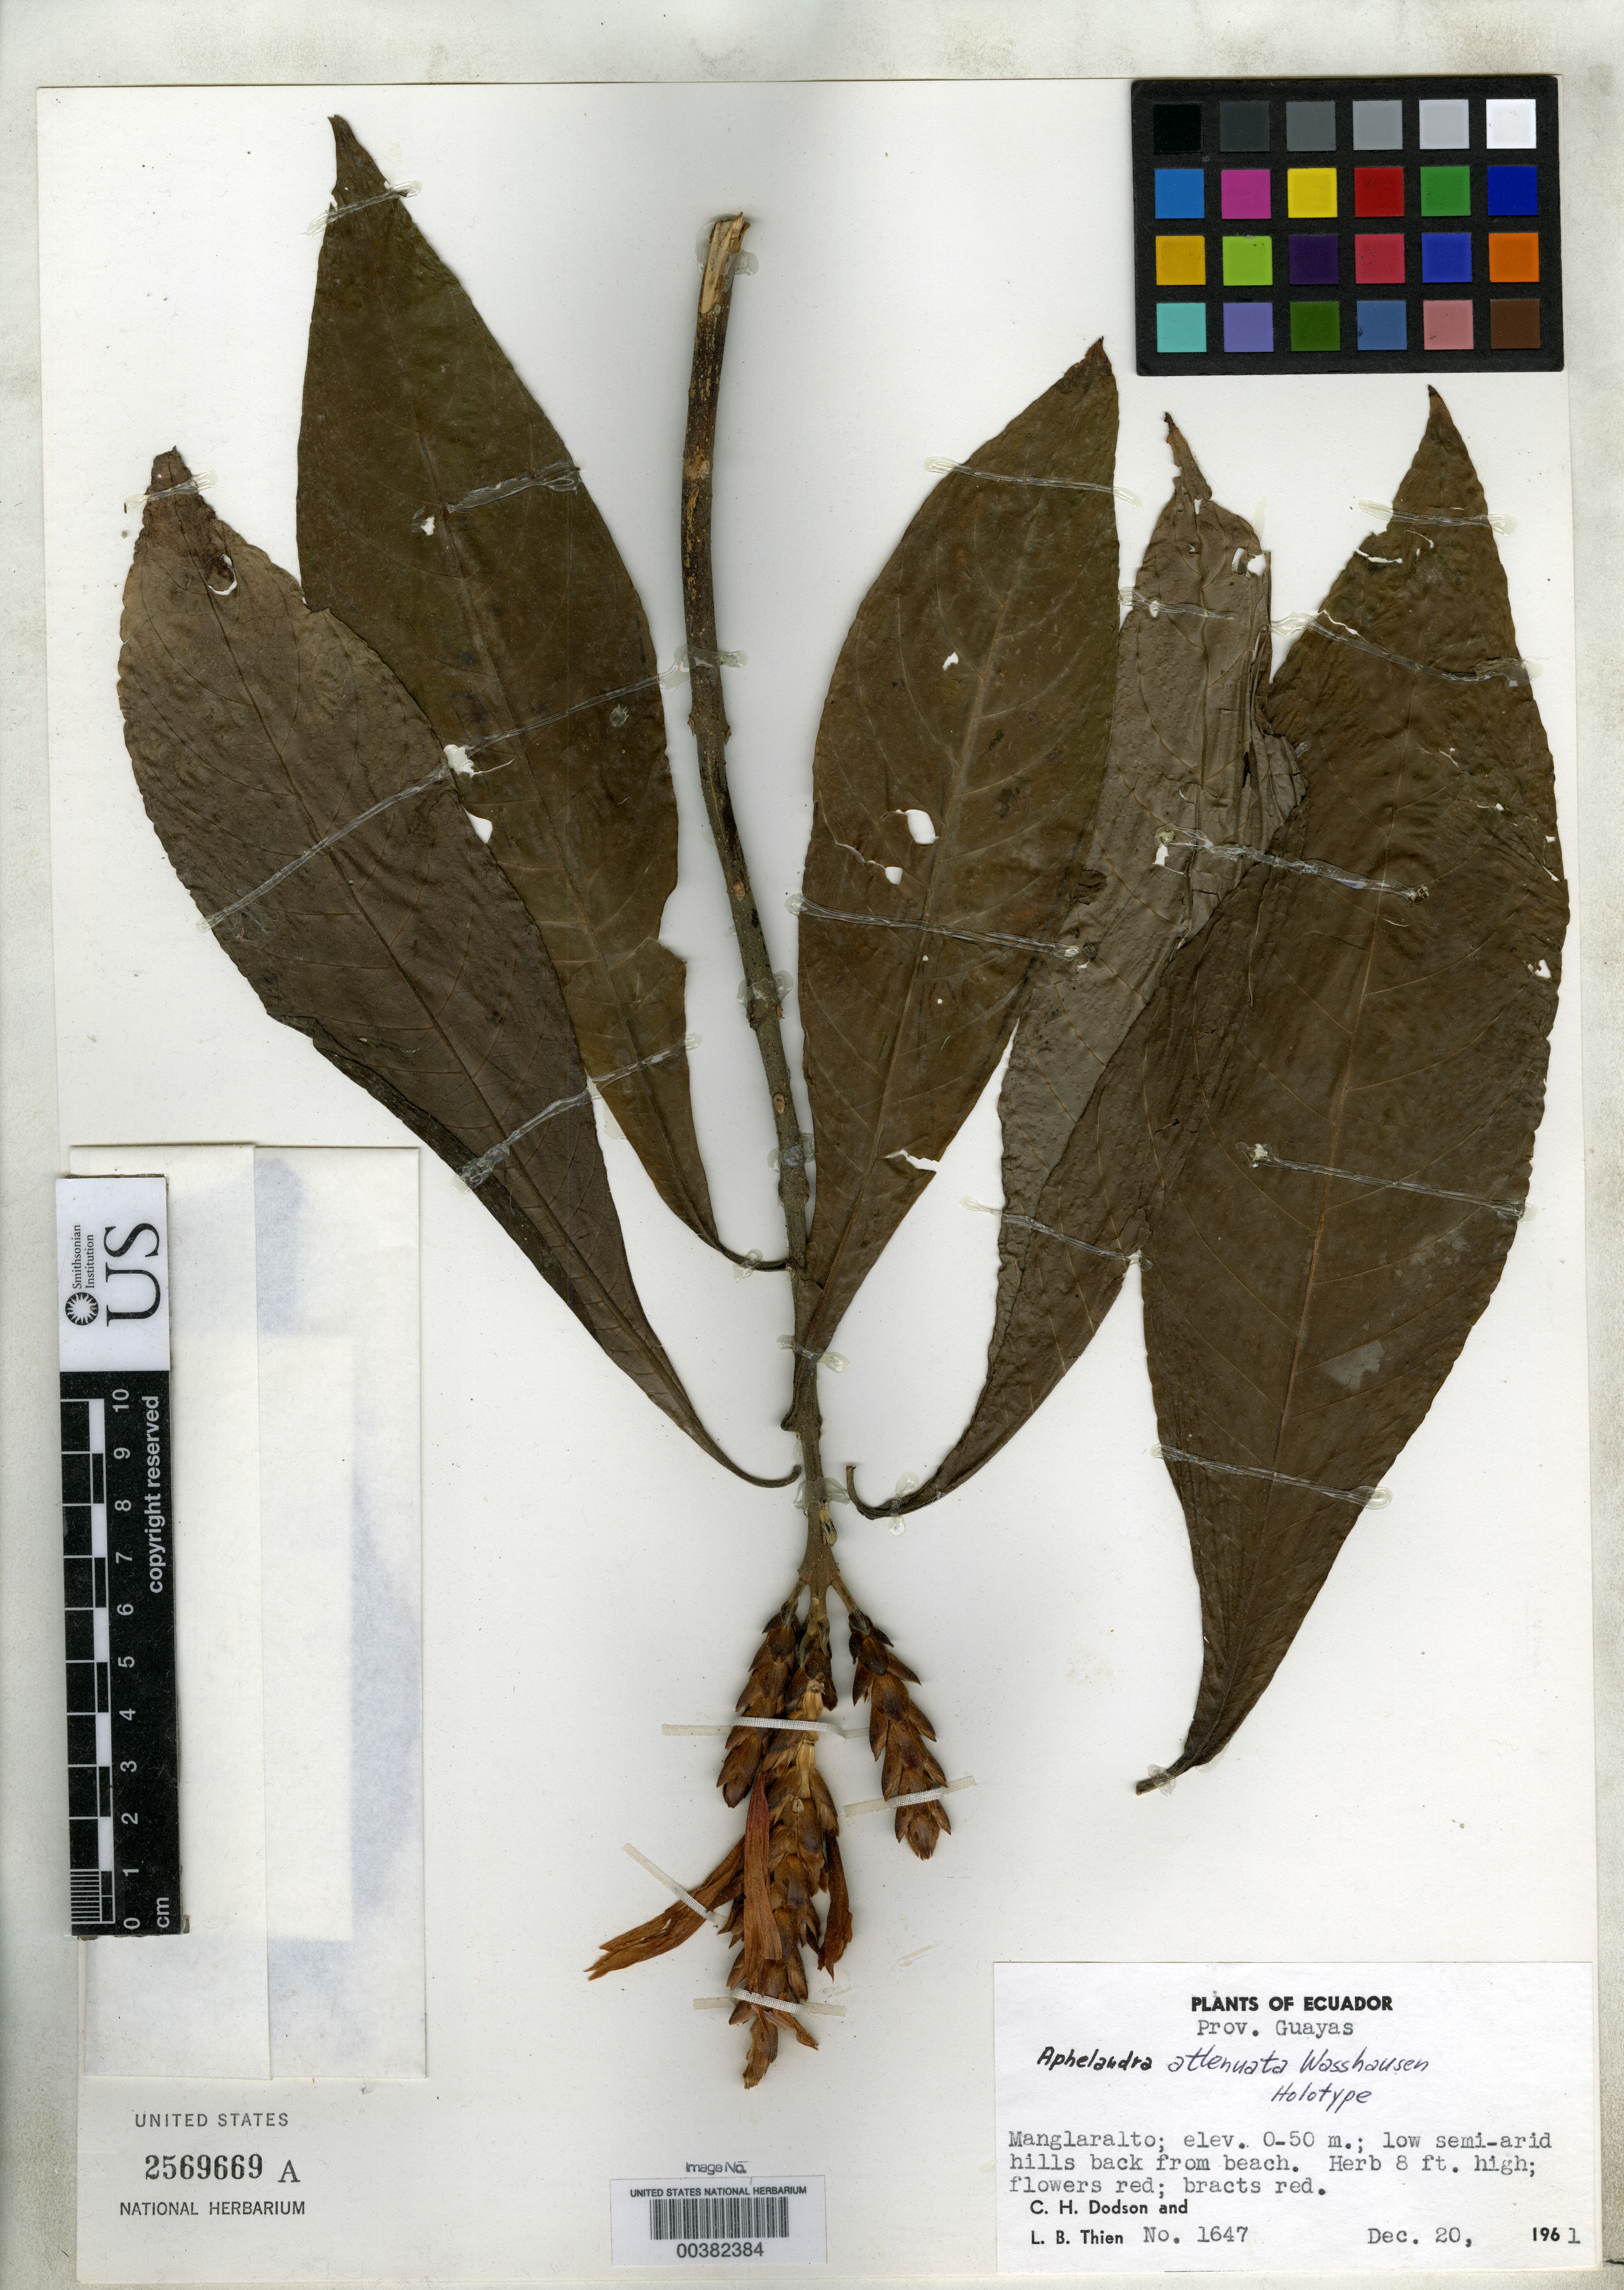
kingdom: Plantae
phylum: Tracheophyta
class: Magnoliopsida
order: Lamiales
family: Acanthaceae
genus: Aphelandra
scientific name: Aphelandra attenuata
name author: Wassh.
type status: Holotype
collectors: C. H. Dodson & L. Thien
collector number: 1647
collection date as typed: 20 Dec 1961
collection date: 1961-12-20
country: Ecuador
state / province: Guayas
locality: Manglar Alto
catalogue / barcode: US 2569669A